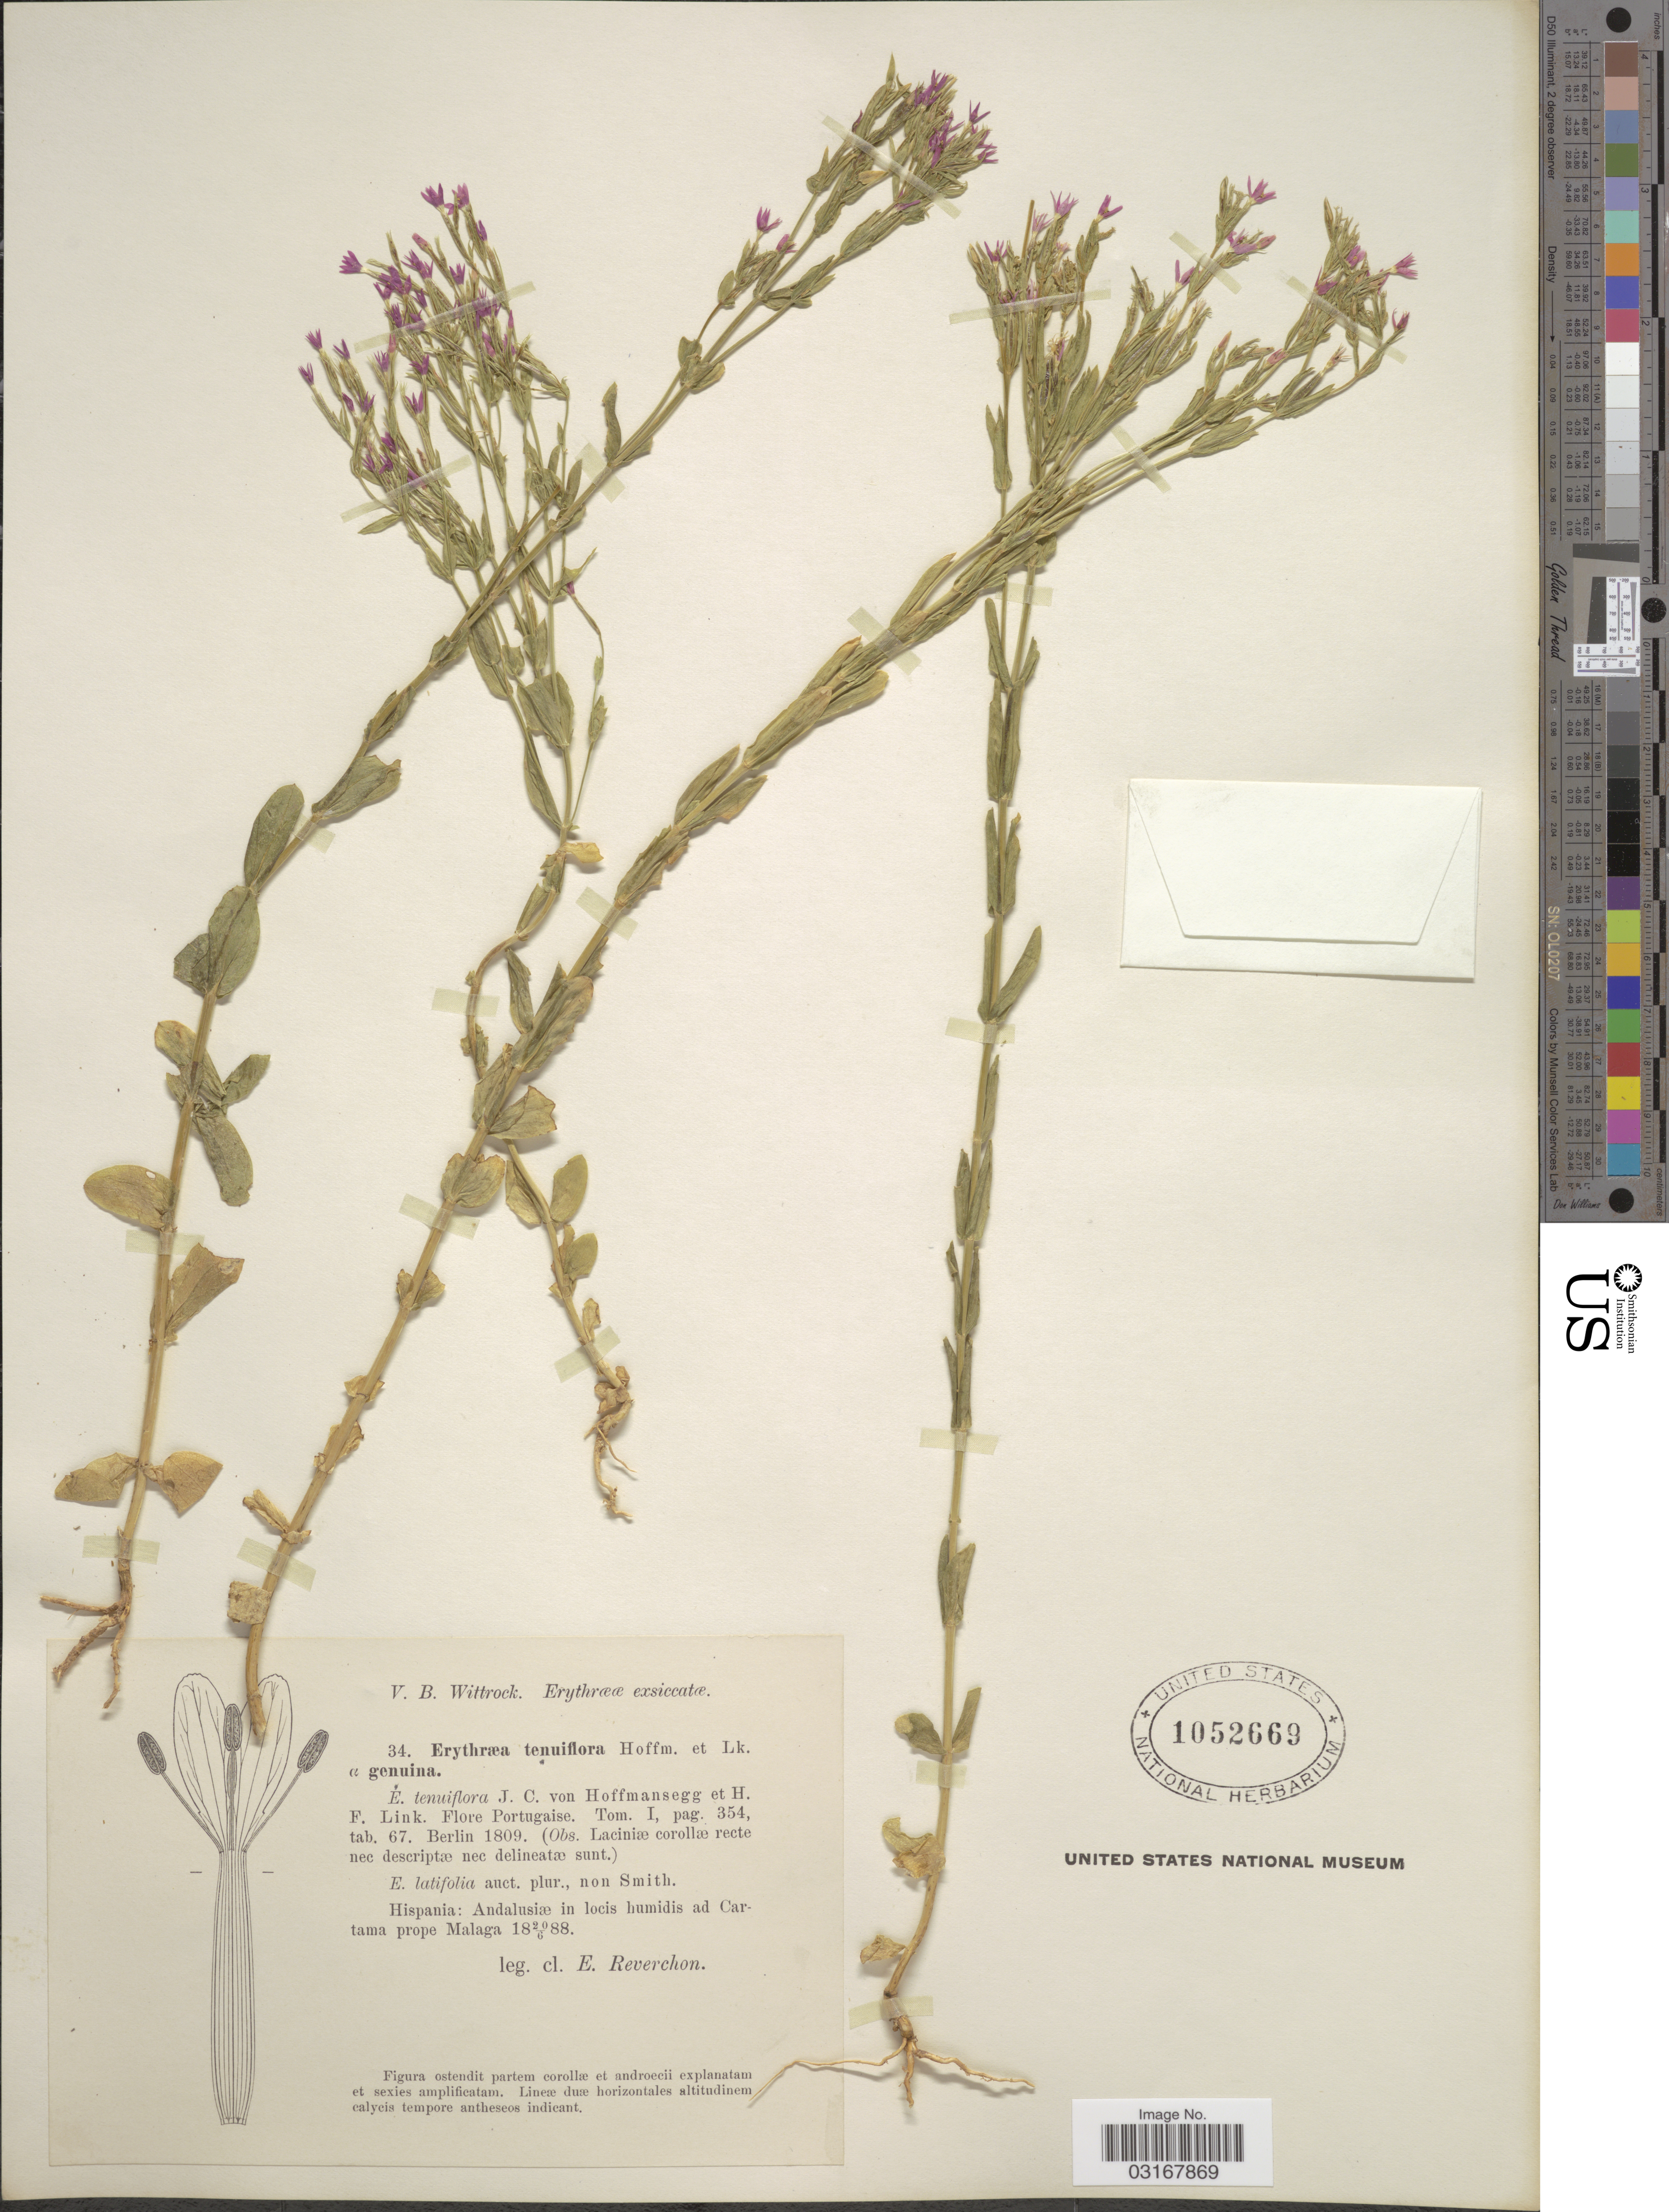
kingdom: Plantae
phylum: Tracheophyta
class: Magnoliopsida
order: Gentianales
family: Gentianaceae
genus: Centaurium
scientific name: Centaurium tenuiflorum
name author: (Hoffmanns. & Link) Fritsch ex Janch.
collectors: E. Reverchon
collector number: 34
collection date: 1888-06-20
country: Spain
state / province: Andalucía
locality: Hispania: Andalusiæ in locis humidis ad Cartama prope Malaga.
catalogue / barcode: US 1052669